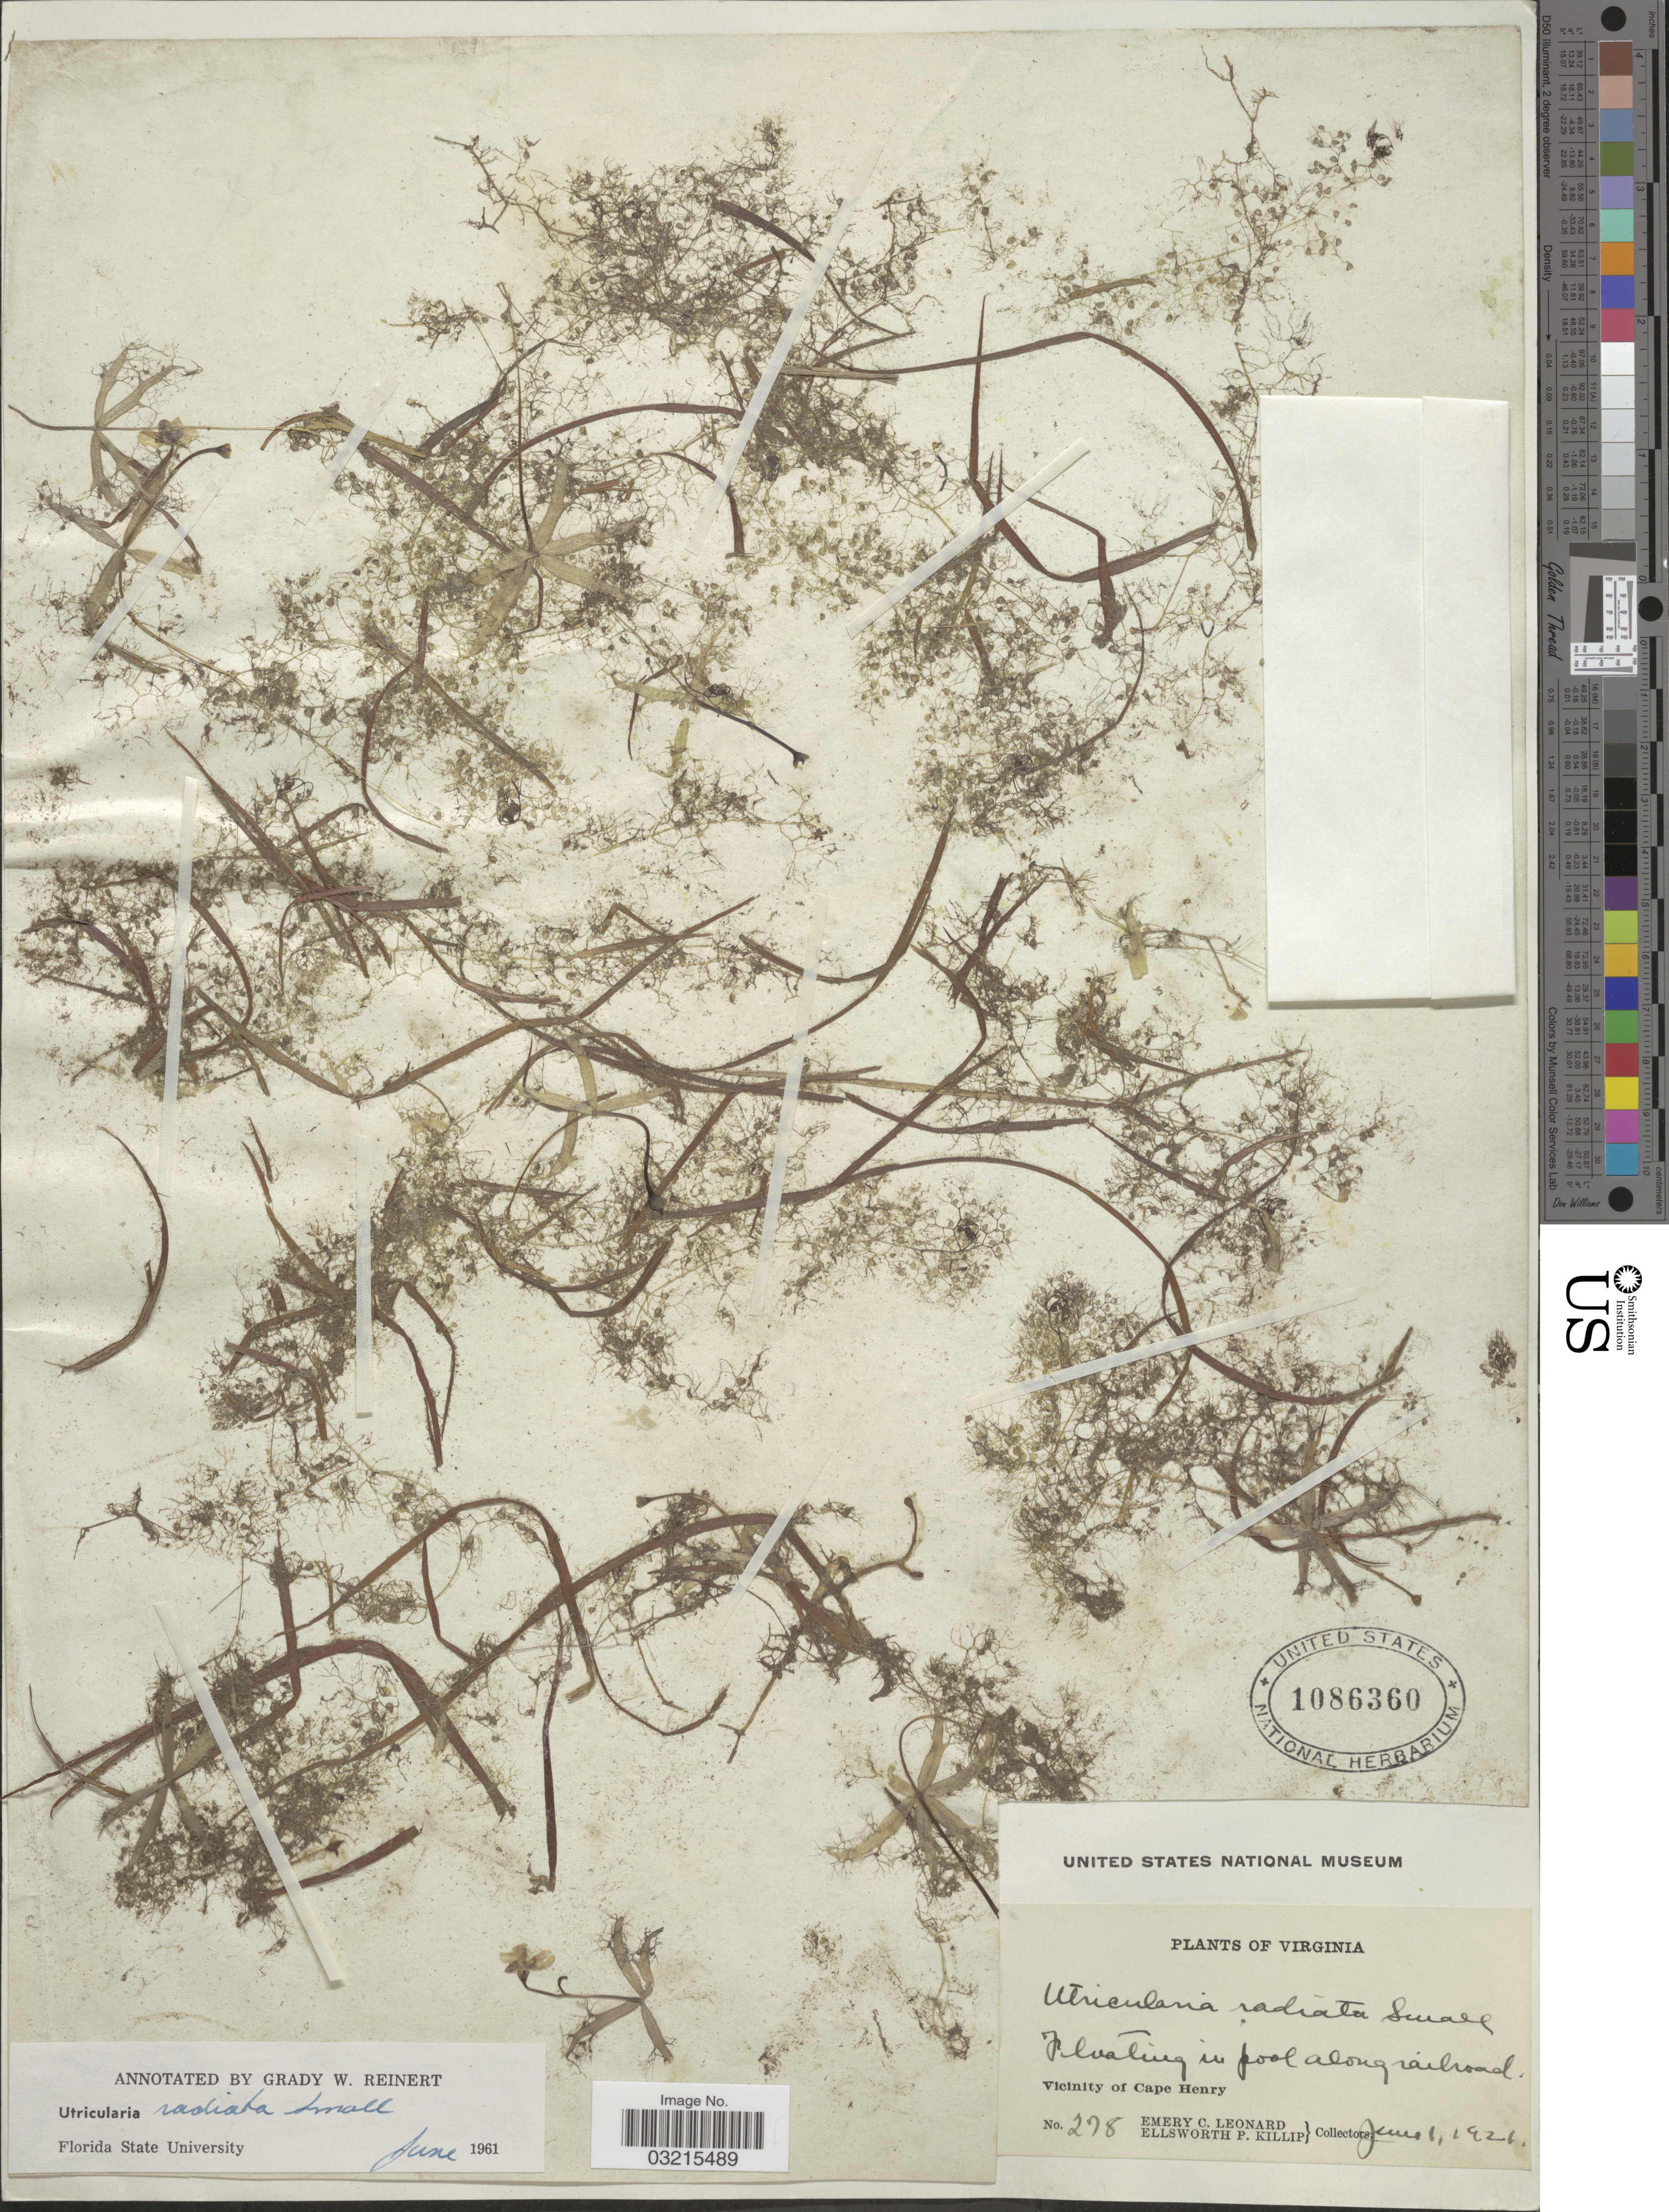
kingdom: Plantae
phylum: Tracheophyta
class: Magnoliopsida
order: Lamiales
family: Lentibulariaceae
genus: Utricularia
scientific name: Utricularia radiata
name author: Small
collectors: E. C. Leonard & E. P. Killip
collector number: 278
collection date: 1921-06-01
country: United States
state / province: Virginia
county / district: City of Virginia Beach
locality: Floating in pool along railroad. Vicinity of Cape Henry.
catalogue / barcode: US 1086360